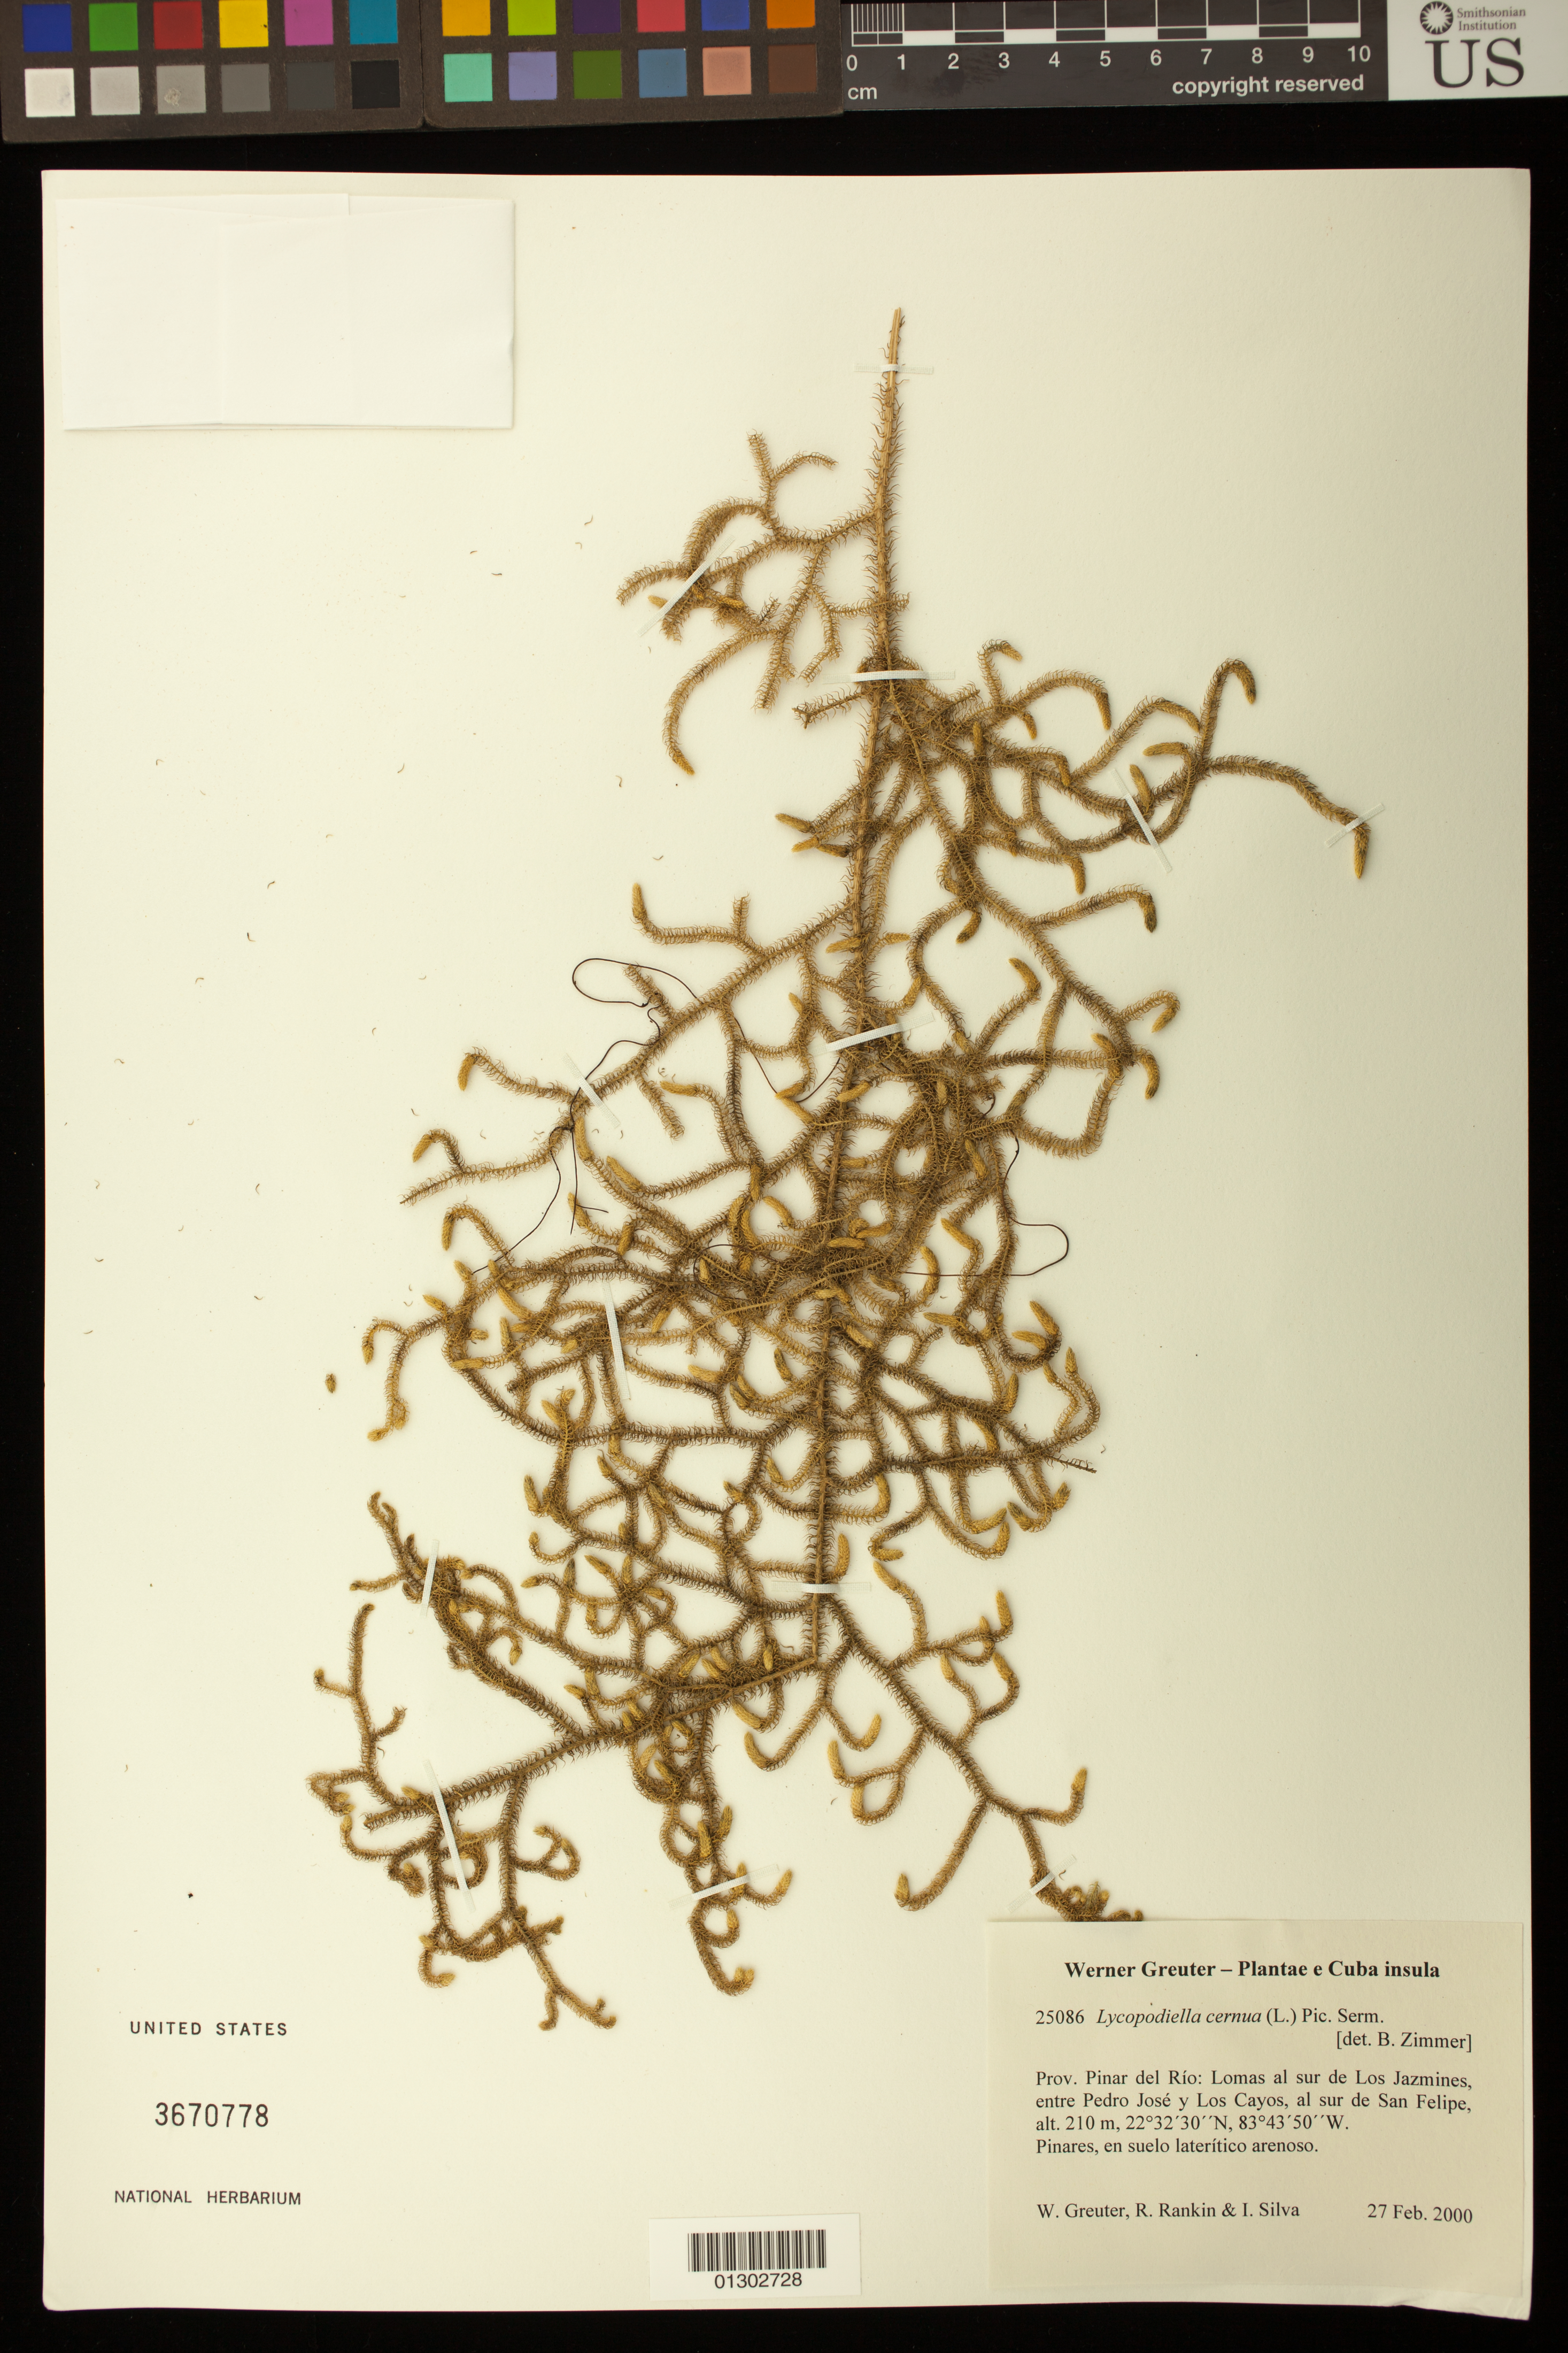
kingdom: Plantae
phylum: Tracheophyta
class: Lycopodiopsida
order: Lycopodiales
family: Lycopodiaceae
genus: Palhinhaea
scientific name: Palhinhaea cernua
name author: (L.) Vasc. & Franco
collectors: W. R. Greuter, R. Rankin Rodriguez & I. Silva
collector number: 25086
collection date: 2000-02-27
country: Cuba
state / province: Pinar del Rio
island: Cuba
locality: Los Jazmines, lomas al sur; entre Pedro José y Los Cayos, al sur de San Felipe.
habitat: Pinares, en suelo laterítico arenoso.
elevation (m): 210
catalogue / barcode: US 3670778